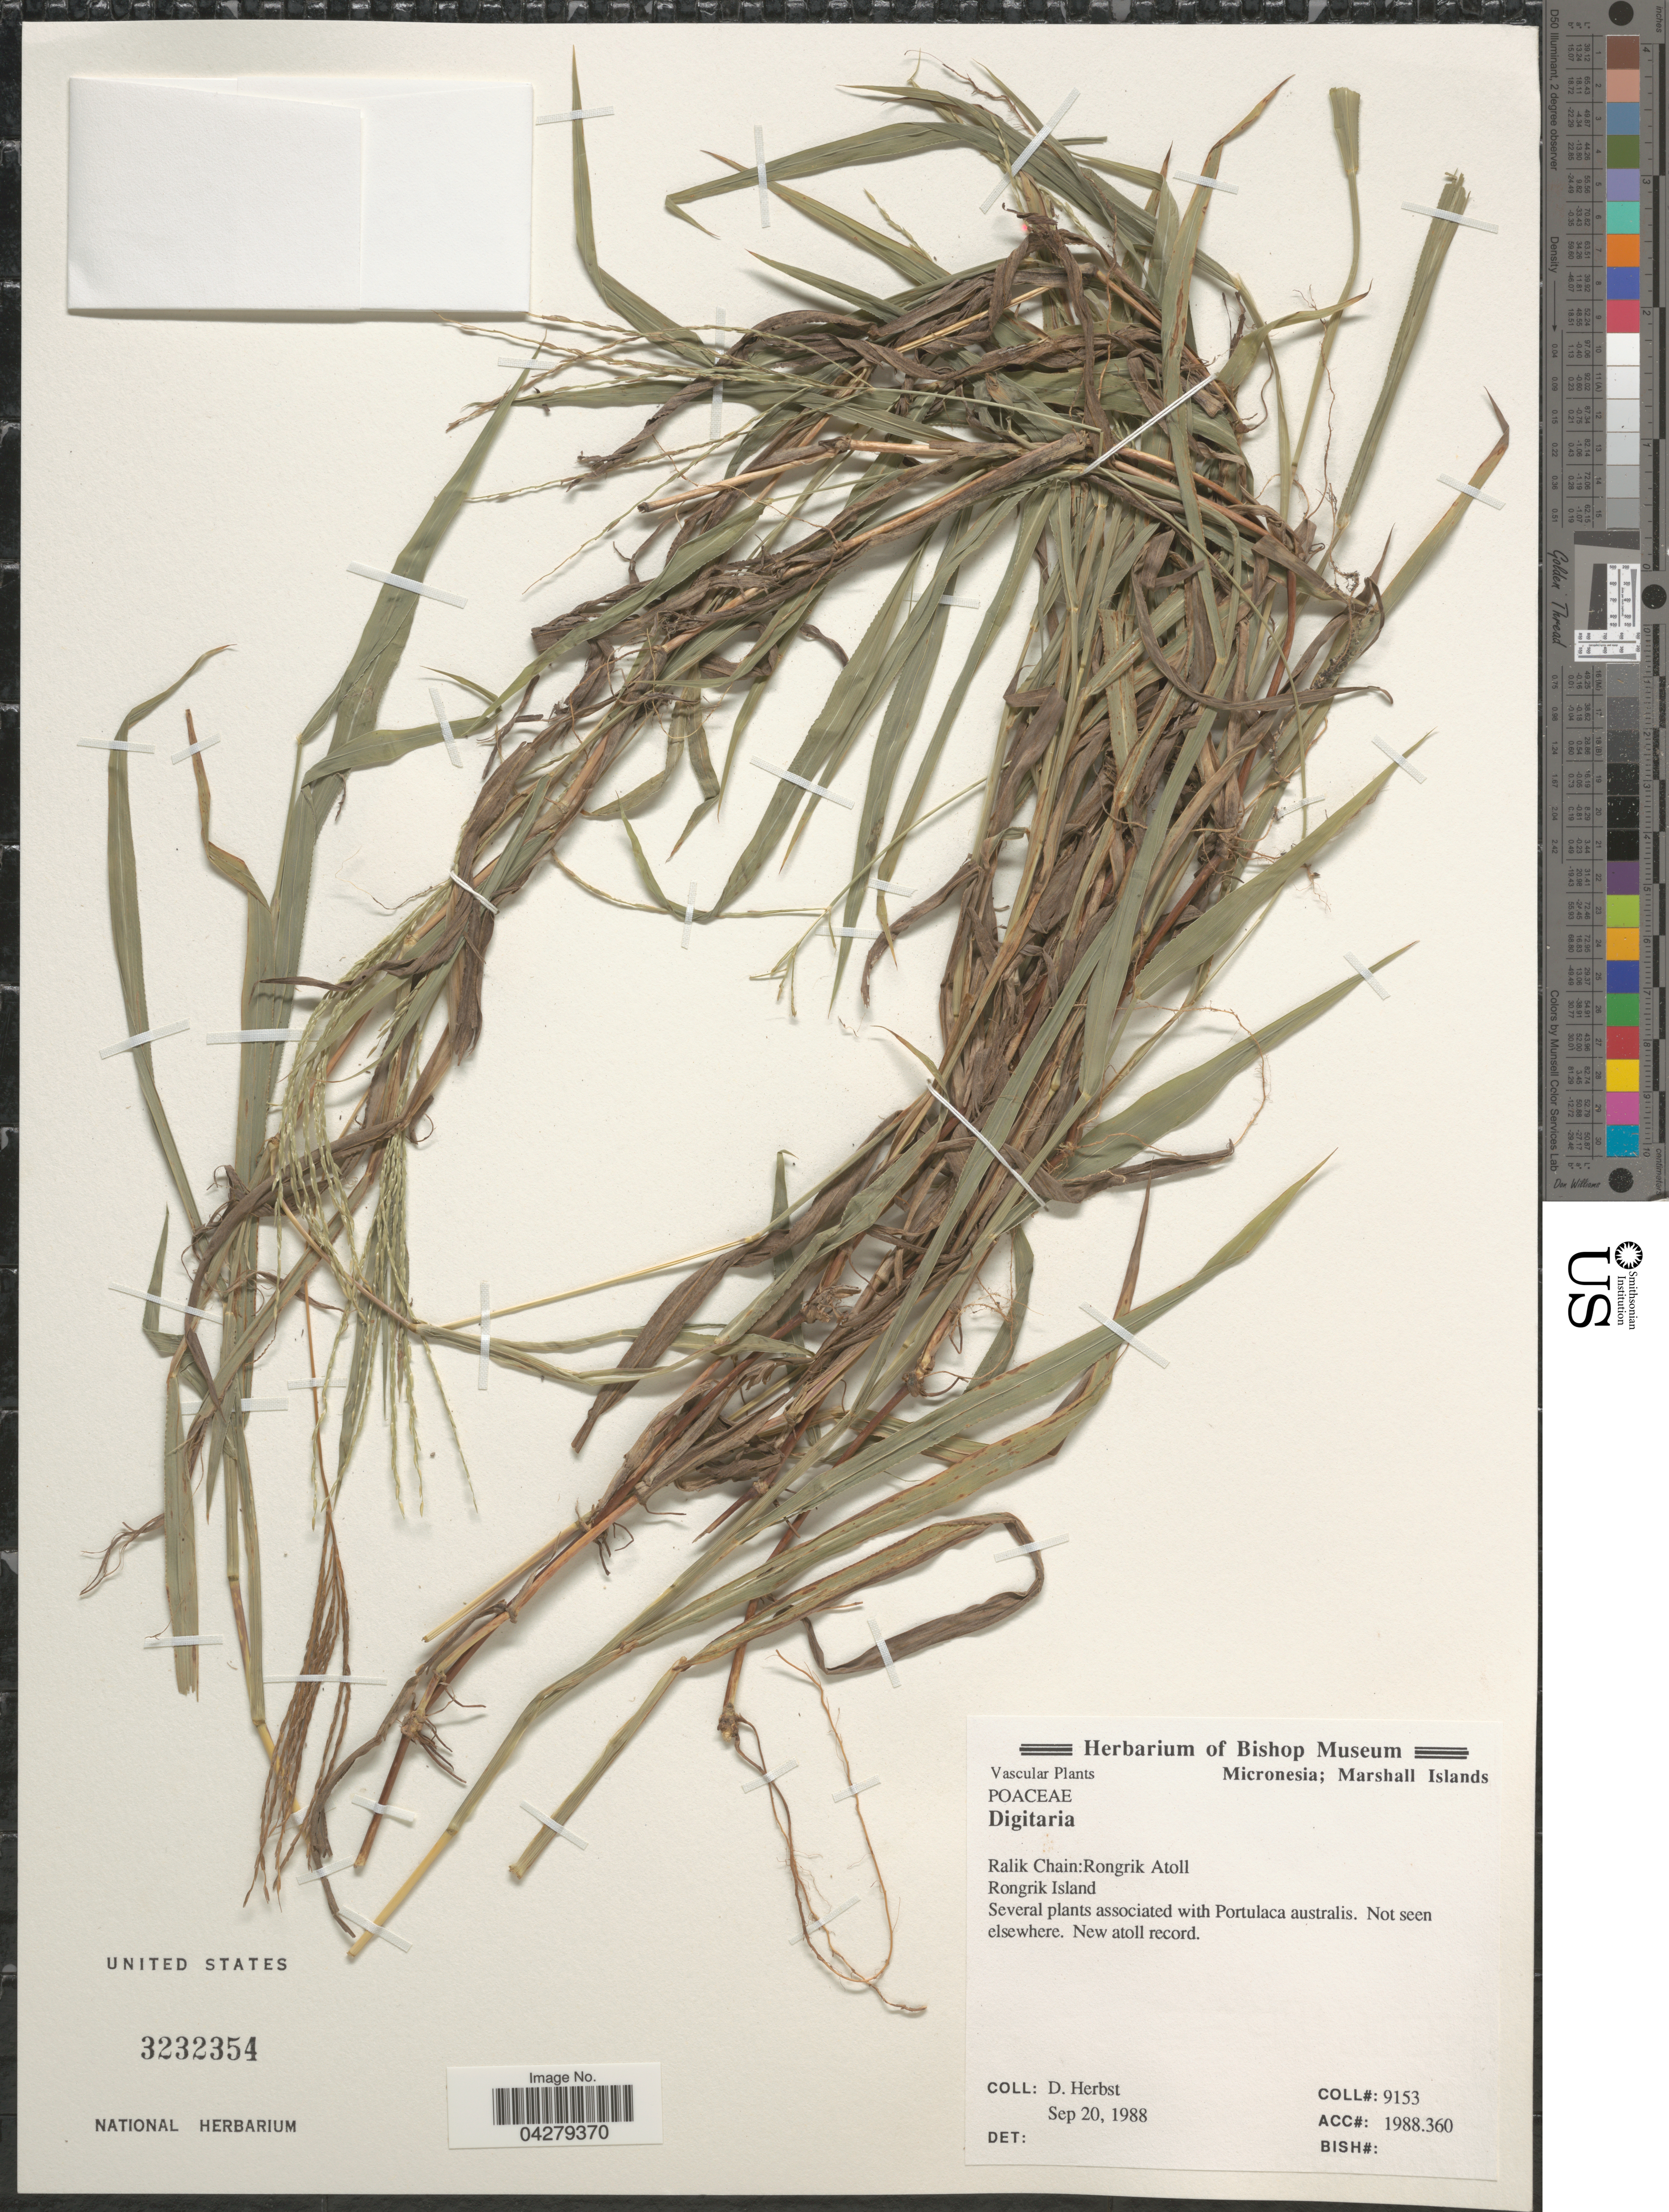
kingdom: Plantae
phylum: Tracheophyta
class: Liliopsida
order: Poales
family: Poaceae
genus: Digitaria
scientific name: Digitaria sp.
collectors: D. Herbst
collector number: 9153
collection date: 1988-09-20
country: Marshall Islands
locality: Ralik chain:Rongrik Atoll. Rongrik Island.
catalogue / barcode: US 3232354